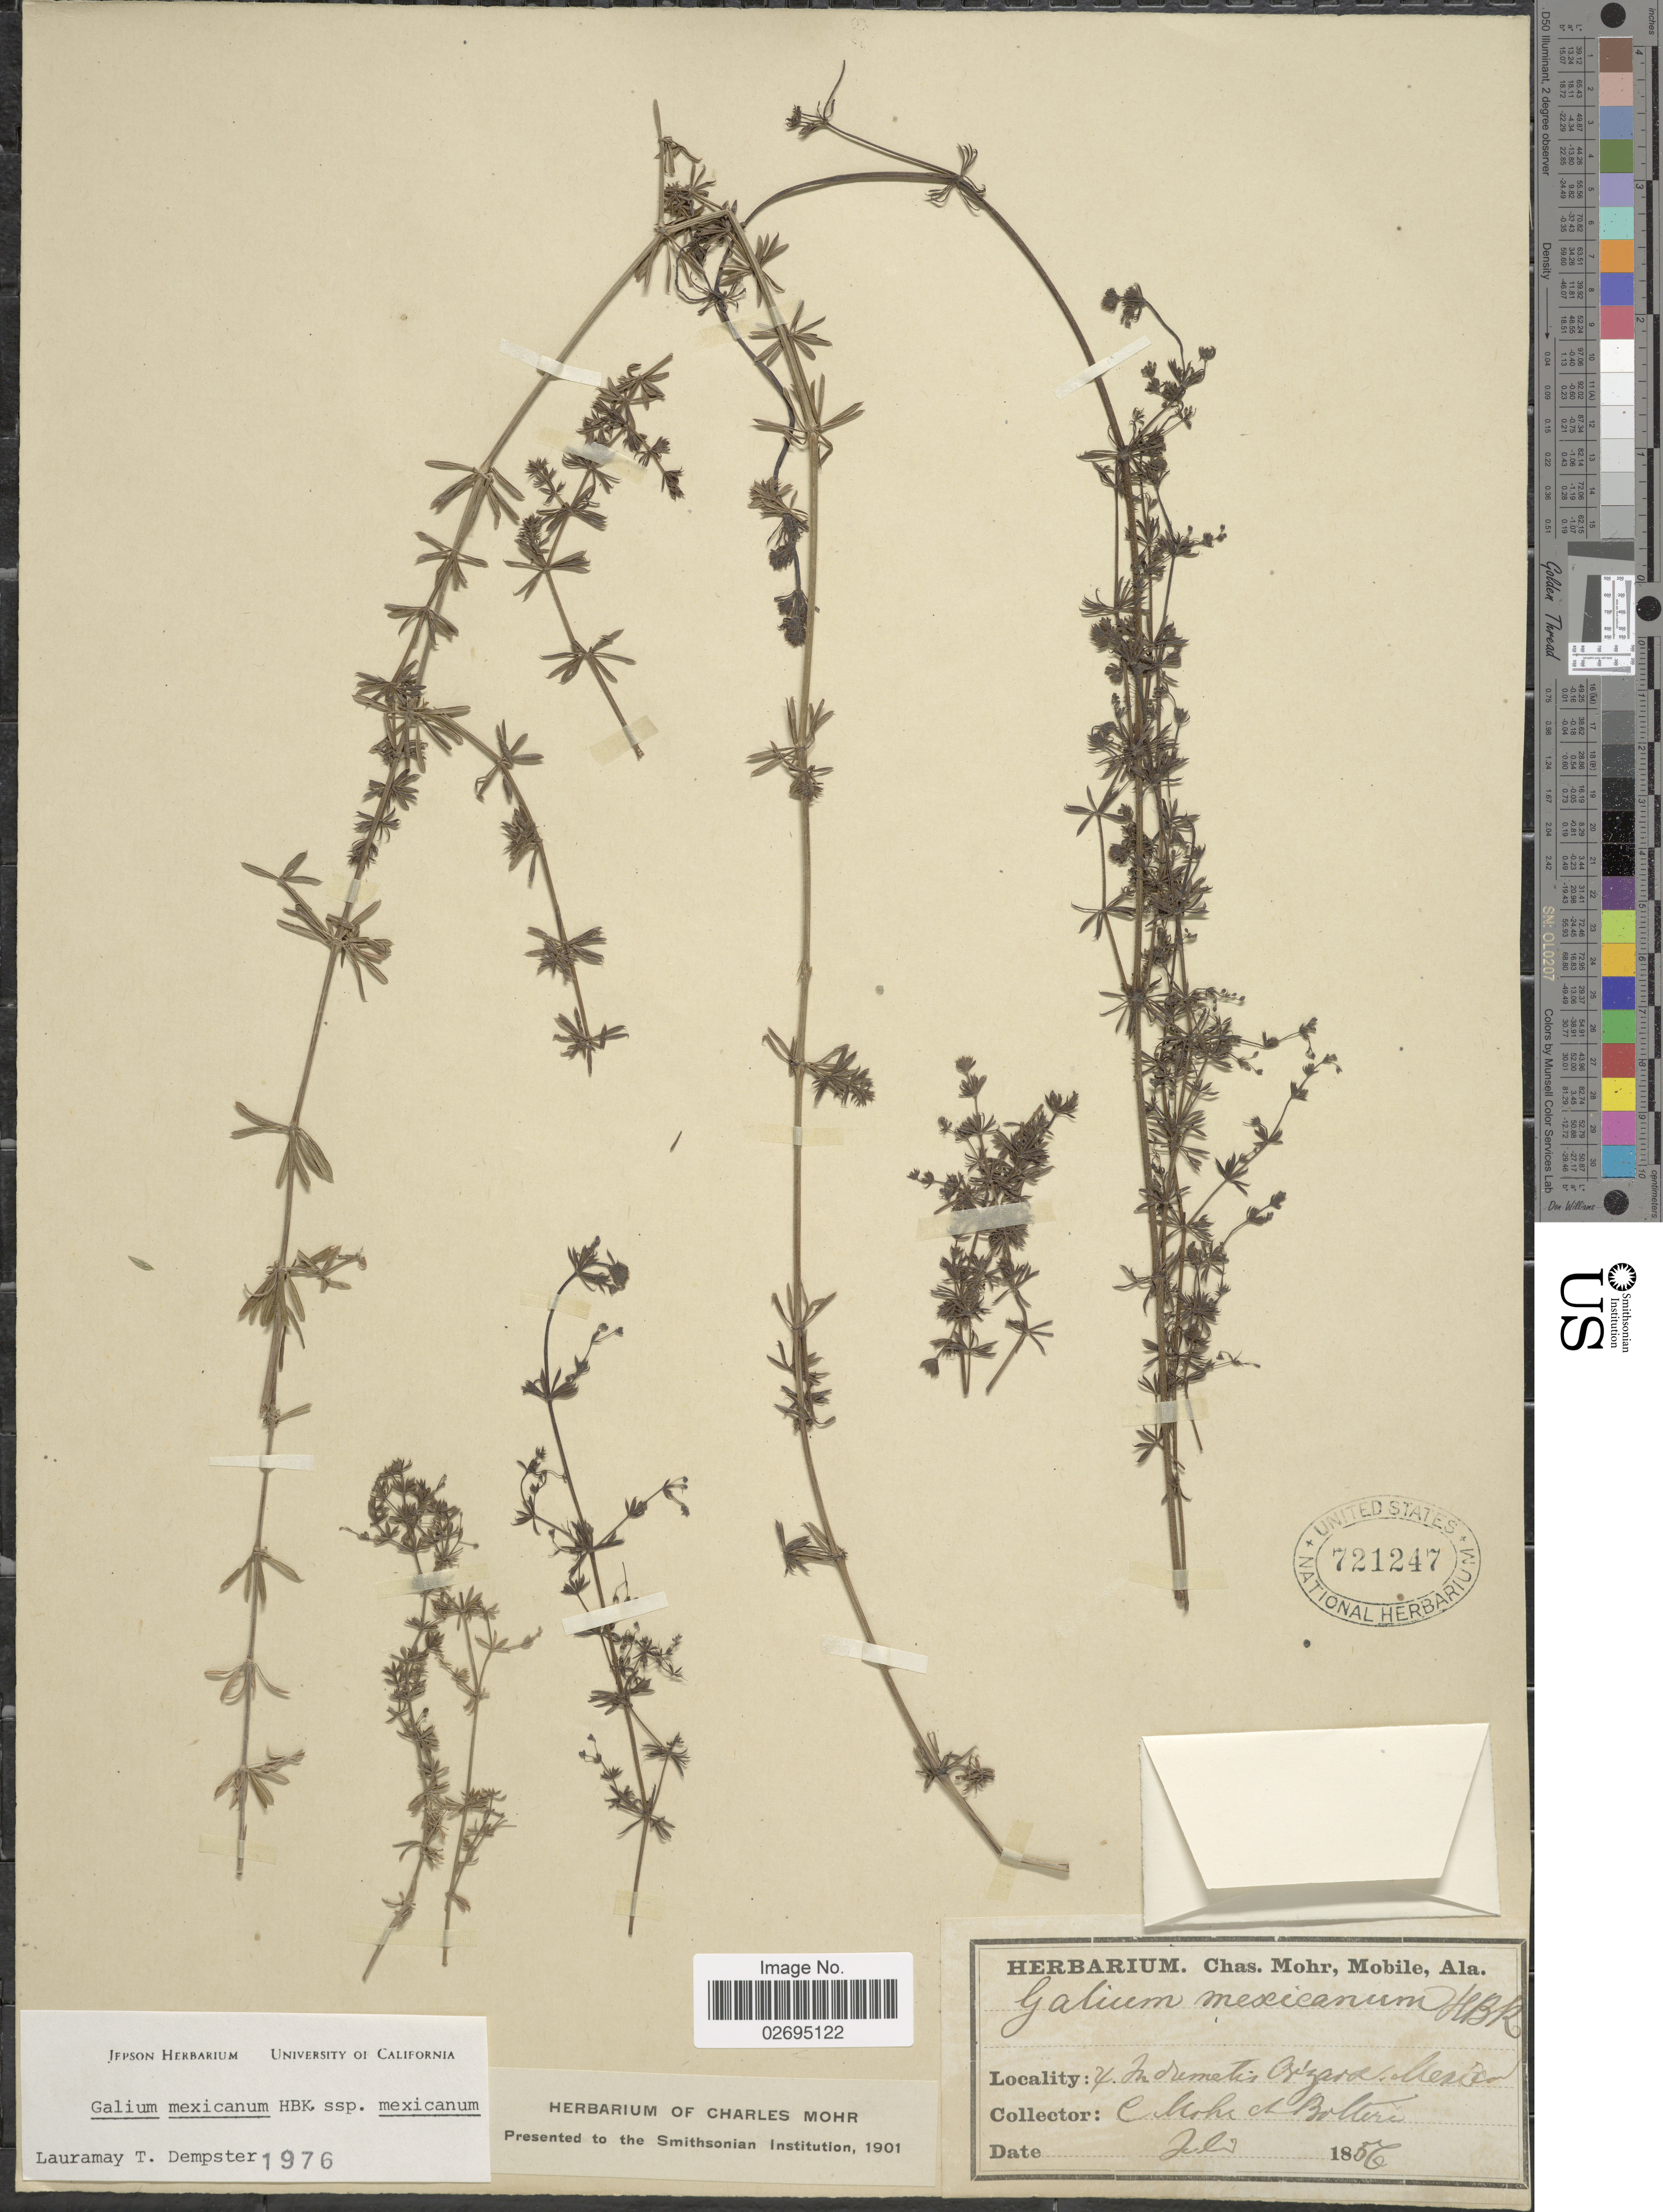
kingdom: Plantae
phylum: Tracheophyta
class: Magnoliopsida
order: Gentianales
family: Rubiaceae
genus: Galium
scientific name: Galium mexicanum subsp. mexicanum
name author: Kunth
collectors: C. T. Mohr & -. Botteri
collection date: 1856-07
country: Mexico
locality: Orizaba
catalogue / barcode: US 721247